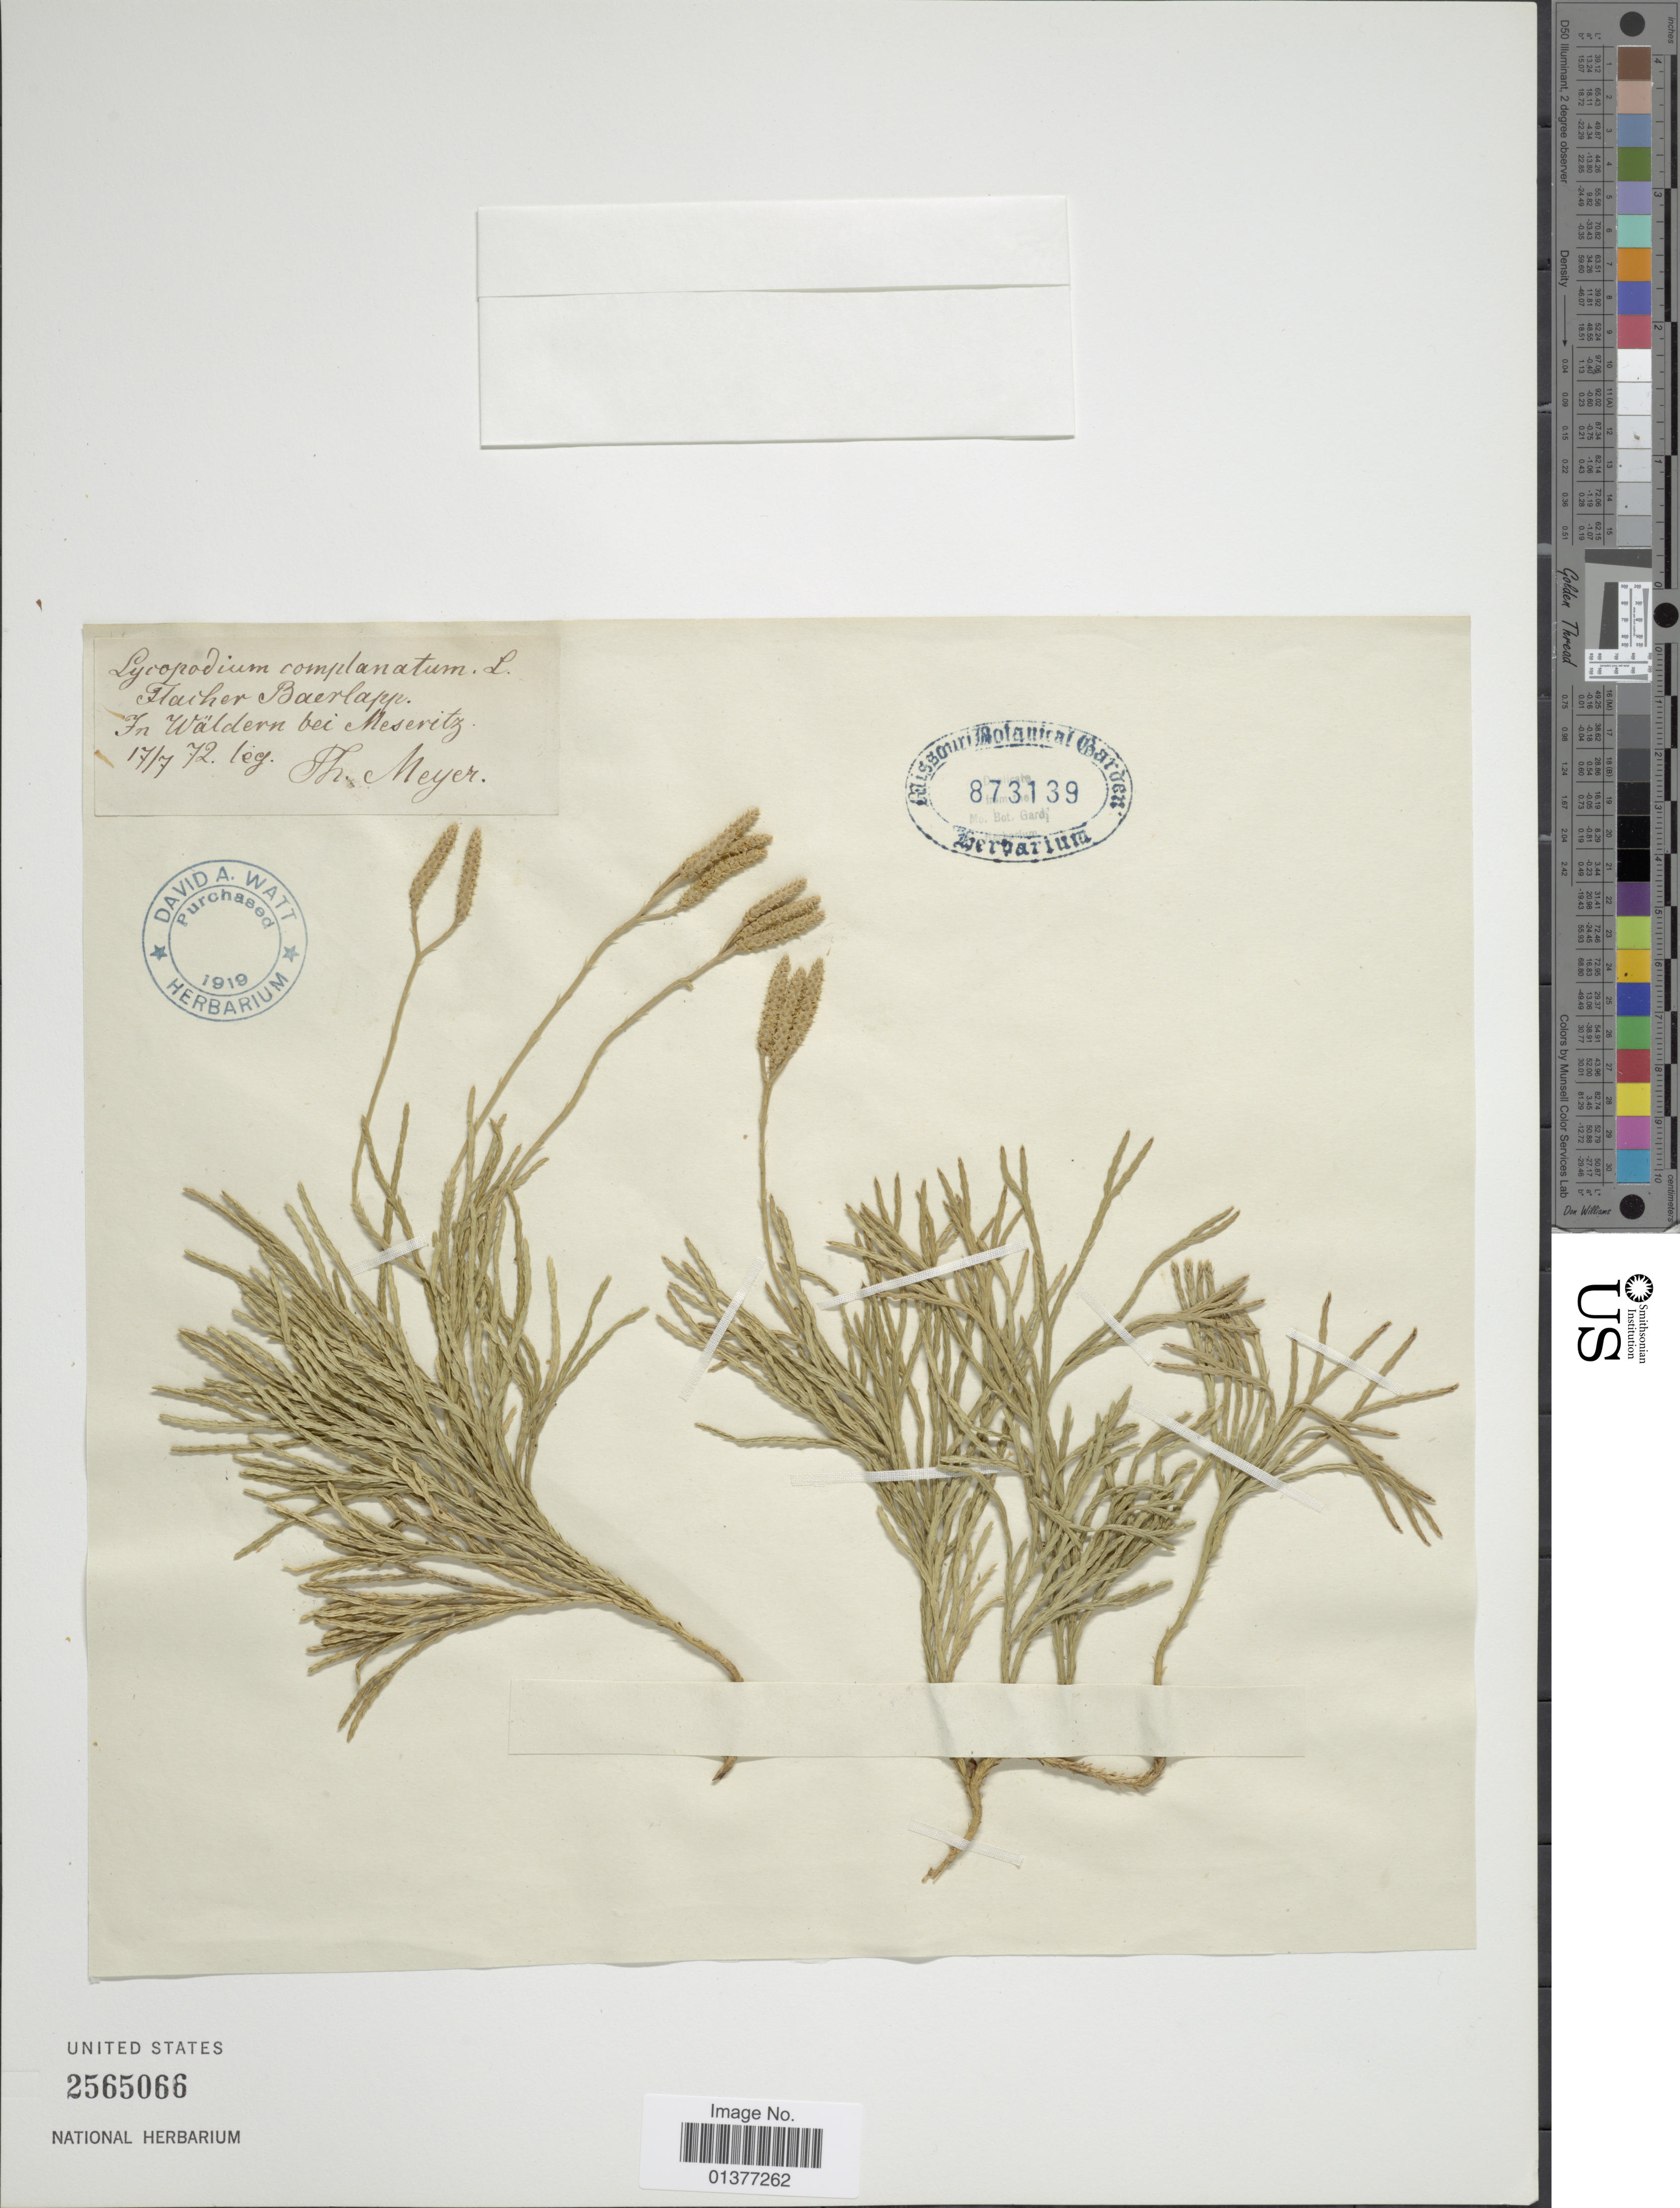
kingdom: Plantae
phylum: Tracheophyta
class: Lycopodiopsida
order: Lycopodiales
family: Lycopodiaceae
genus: Diphasiastrum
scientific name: Diphasiastrum complanatum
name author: (L.) Holub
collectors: T. Meyer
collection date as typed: Transcribed d/m/y: 17/7/72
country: Poland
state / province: Lubuskie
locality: Flacher Baerlapp, in Waldern bei Meseritz [interpreted]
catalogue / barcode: US 2565066